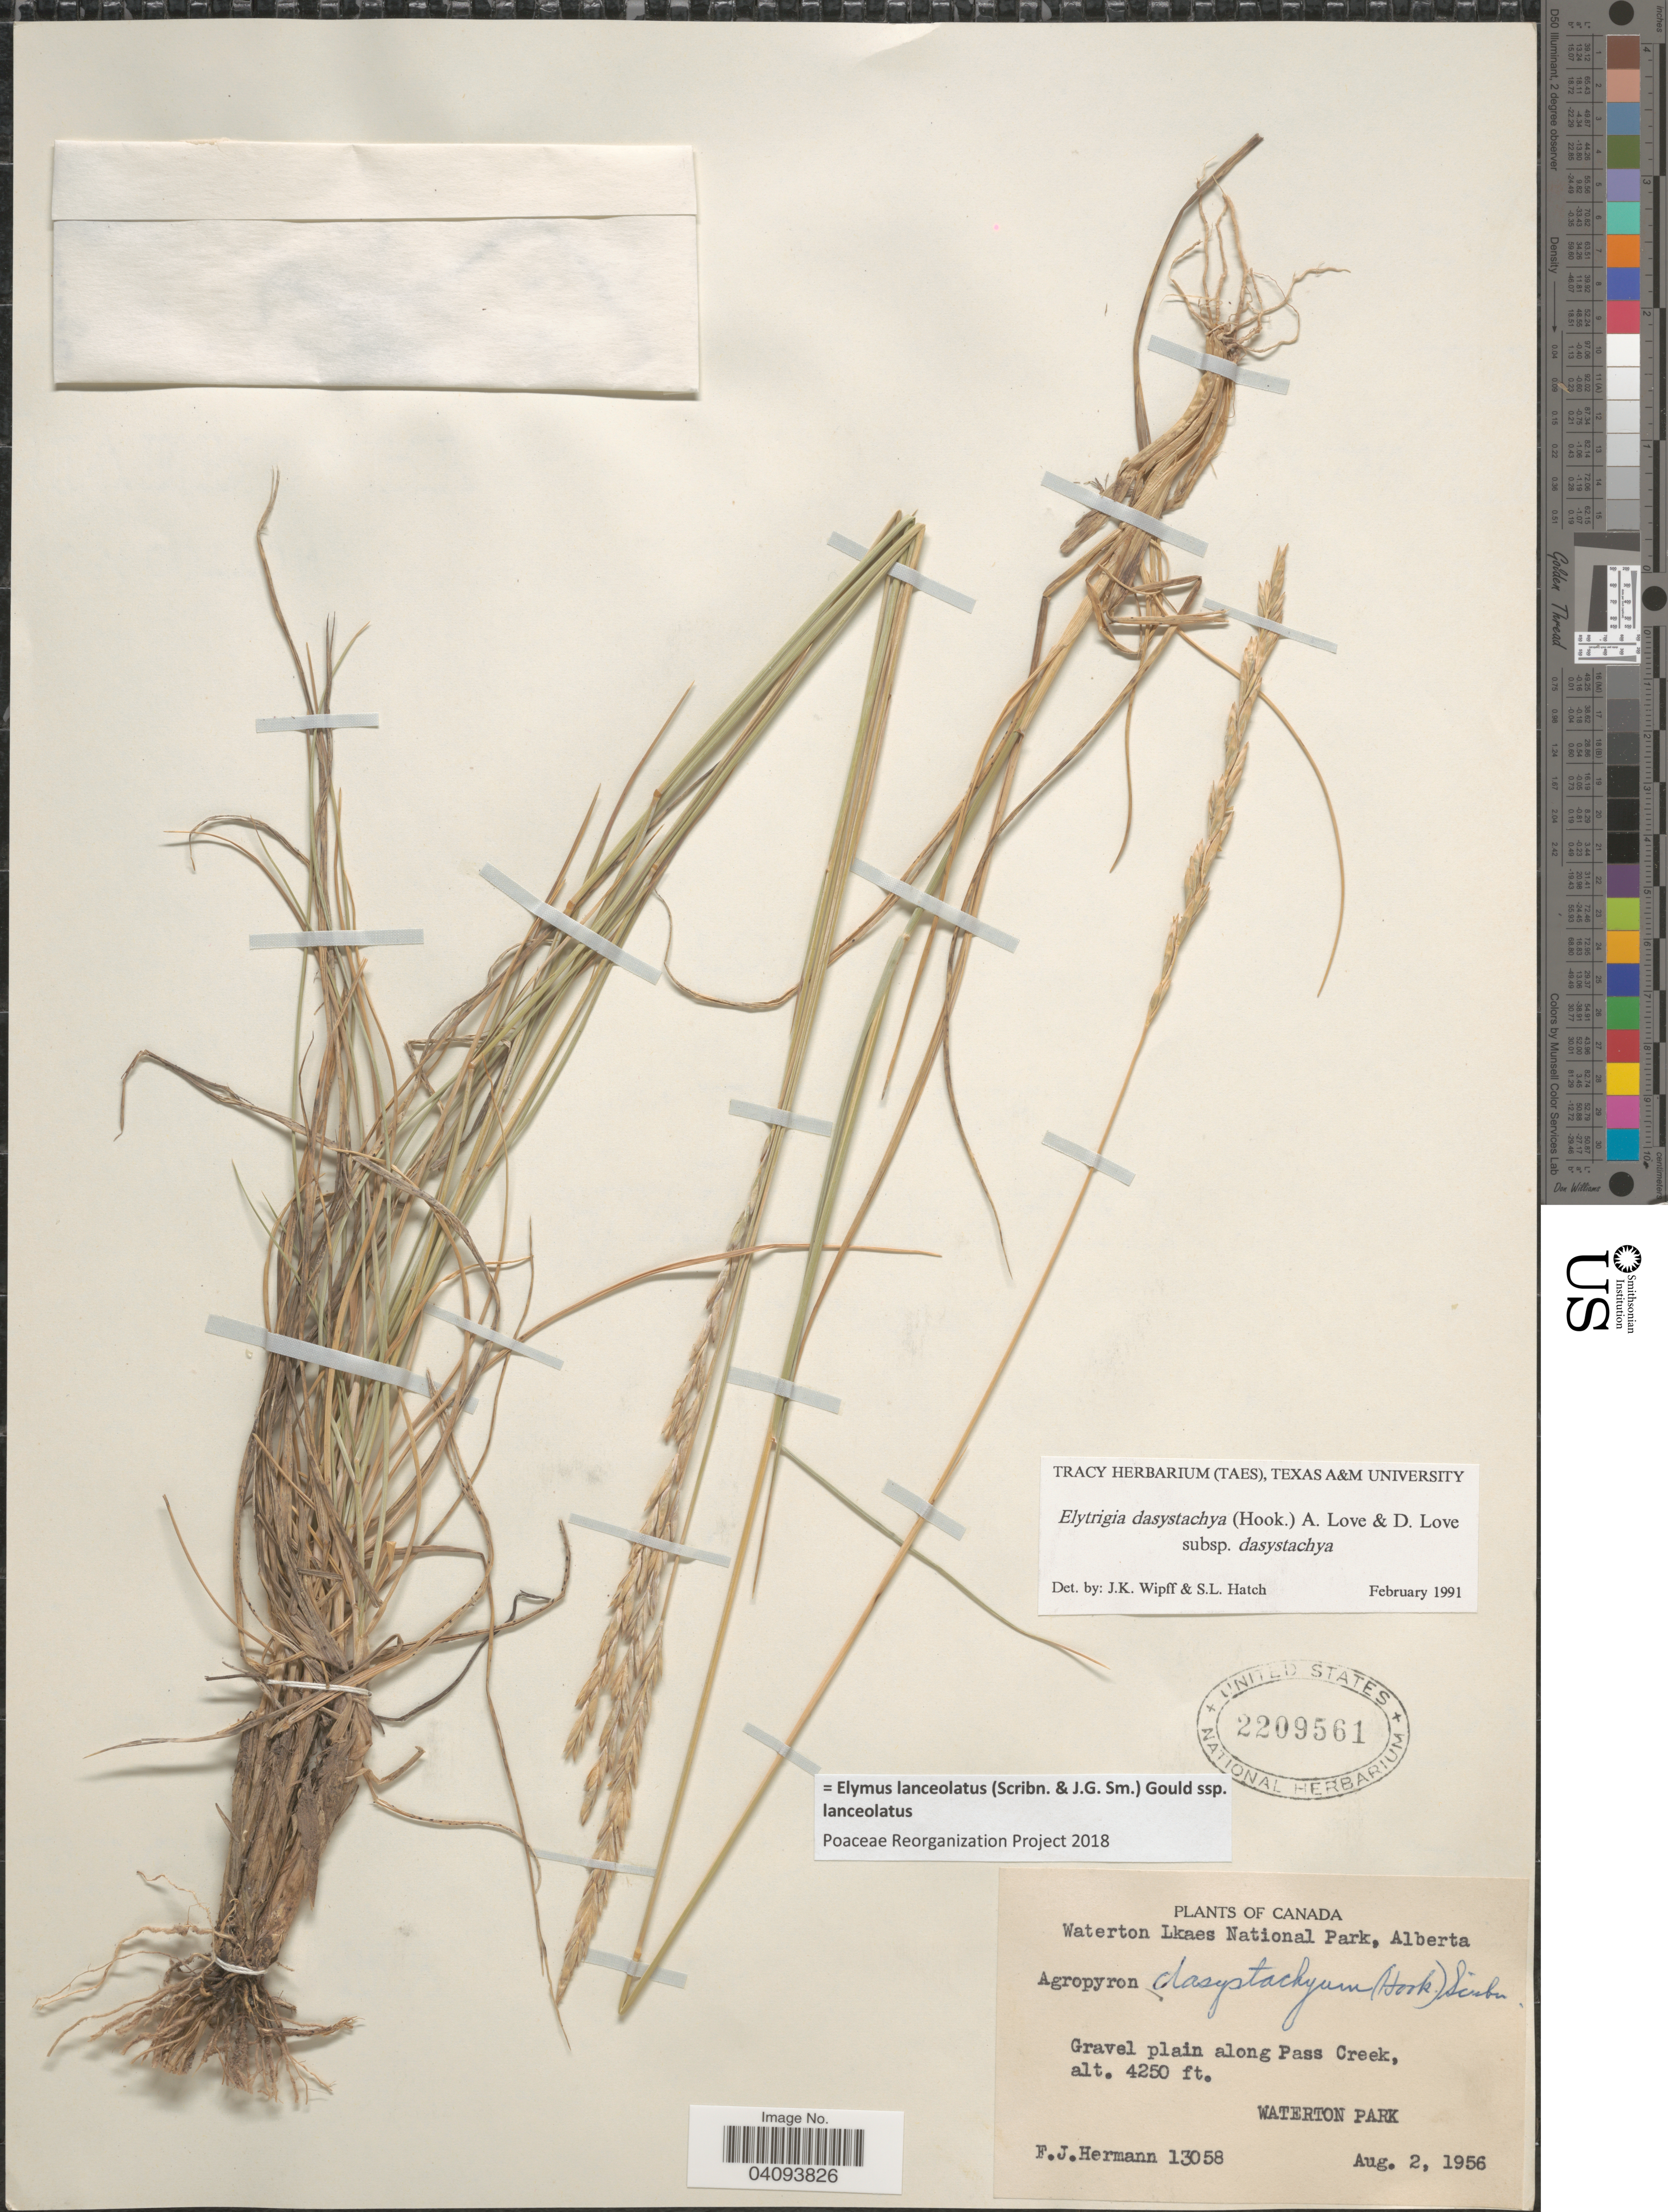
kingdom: Plantae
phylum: Tracheophyta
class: Liliopsida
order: Poales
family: Poaceae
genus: Elymus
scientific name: Elymus lanceolatus subsp. lanceolatus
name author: (Scribn. & J.G. Sm.) Gould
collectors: F. J. Hermann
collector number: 13058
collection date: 1956-08-02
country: Canada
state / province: Alberta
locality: Waterton Lkaes National Park. Gravel plain along Pass Creek, Waterton Park.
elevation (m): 1295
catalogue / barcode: US 2209561